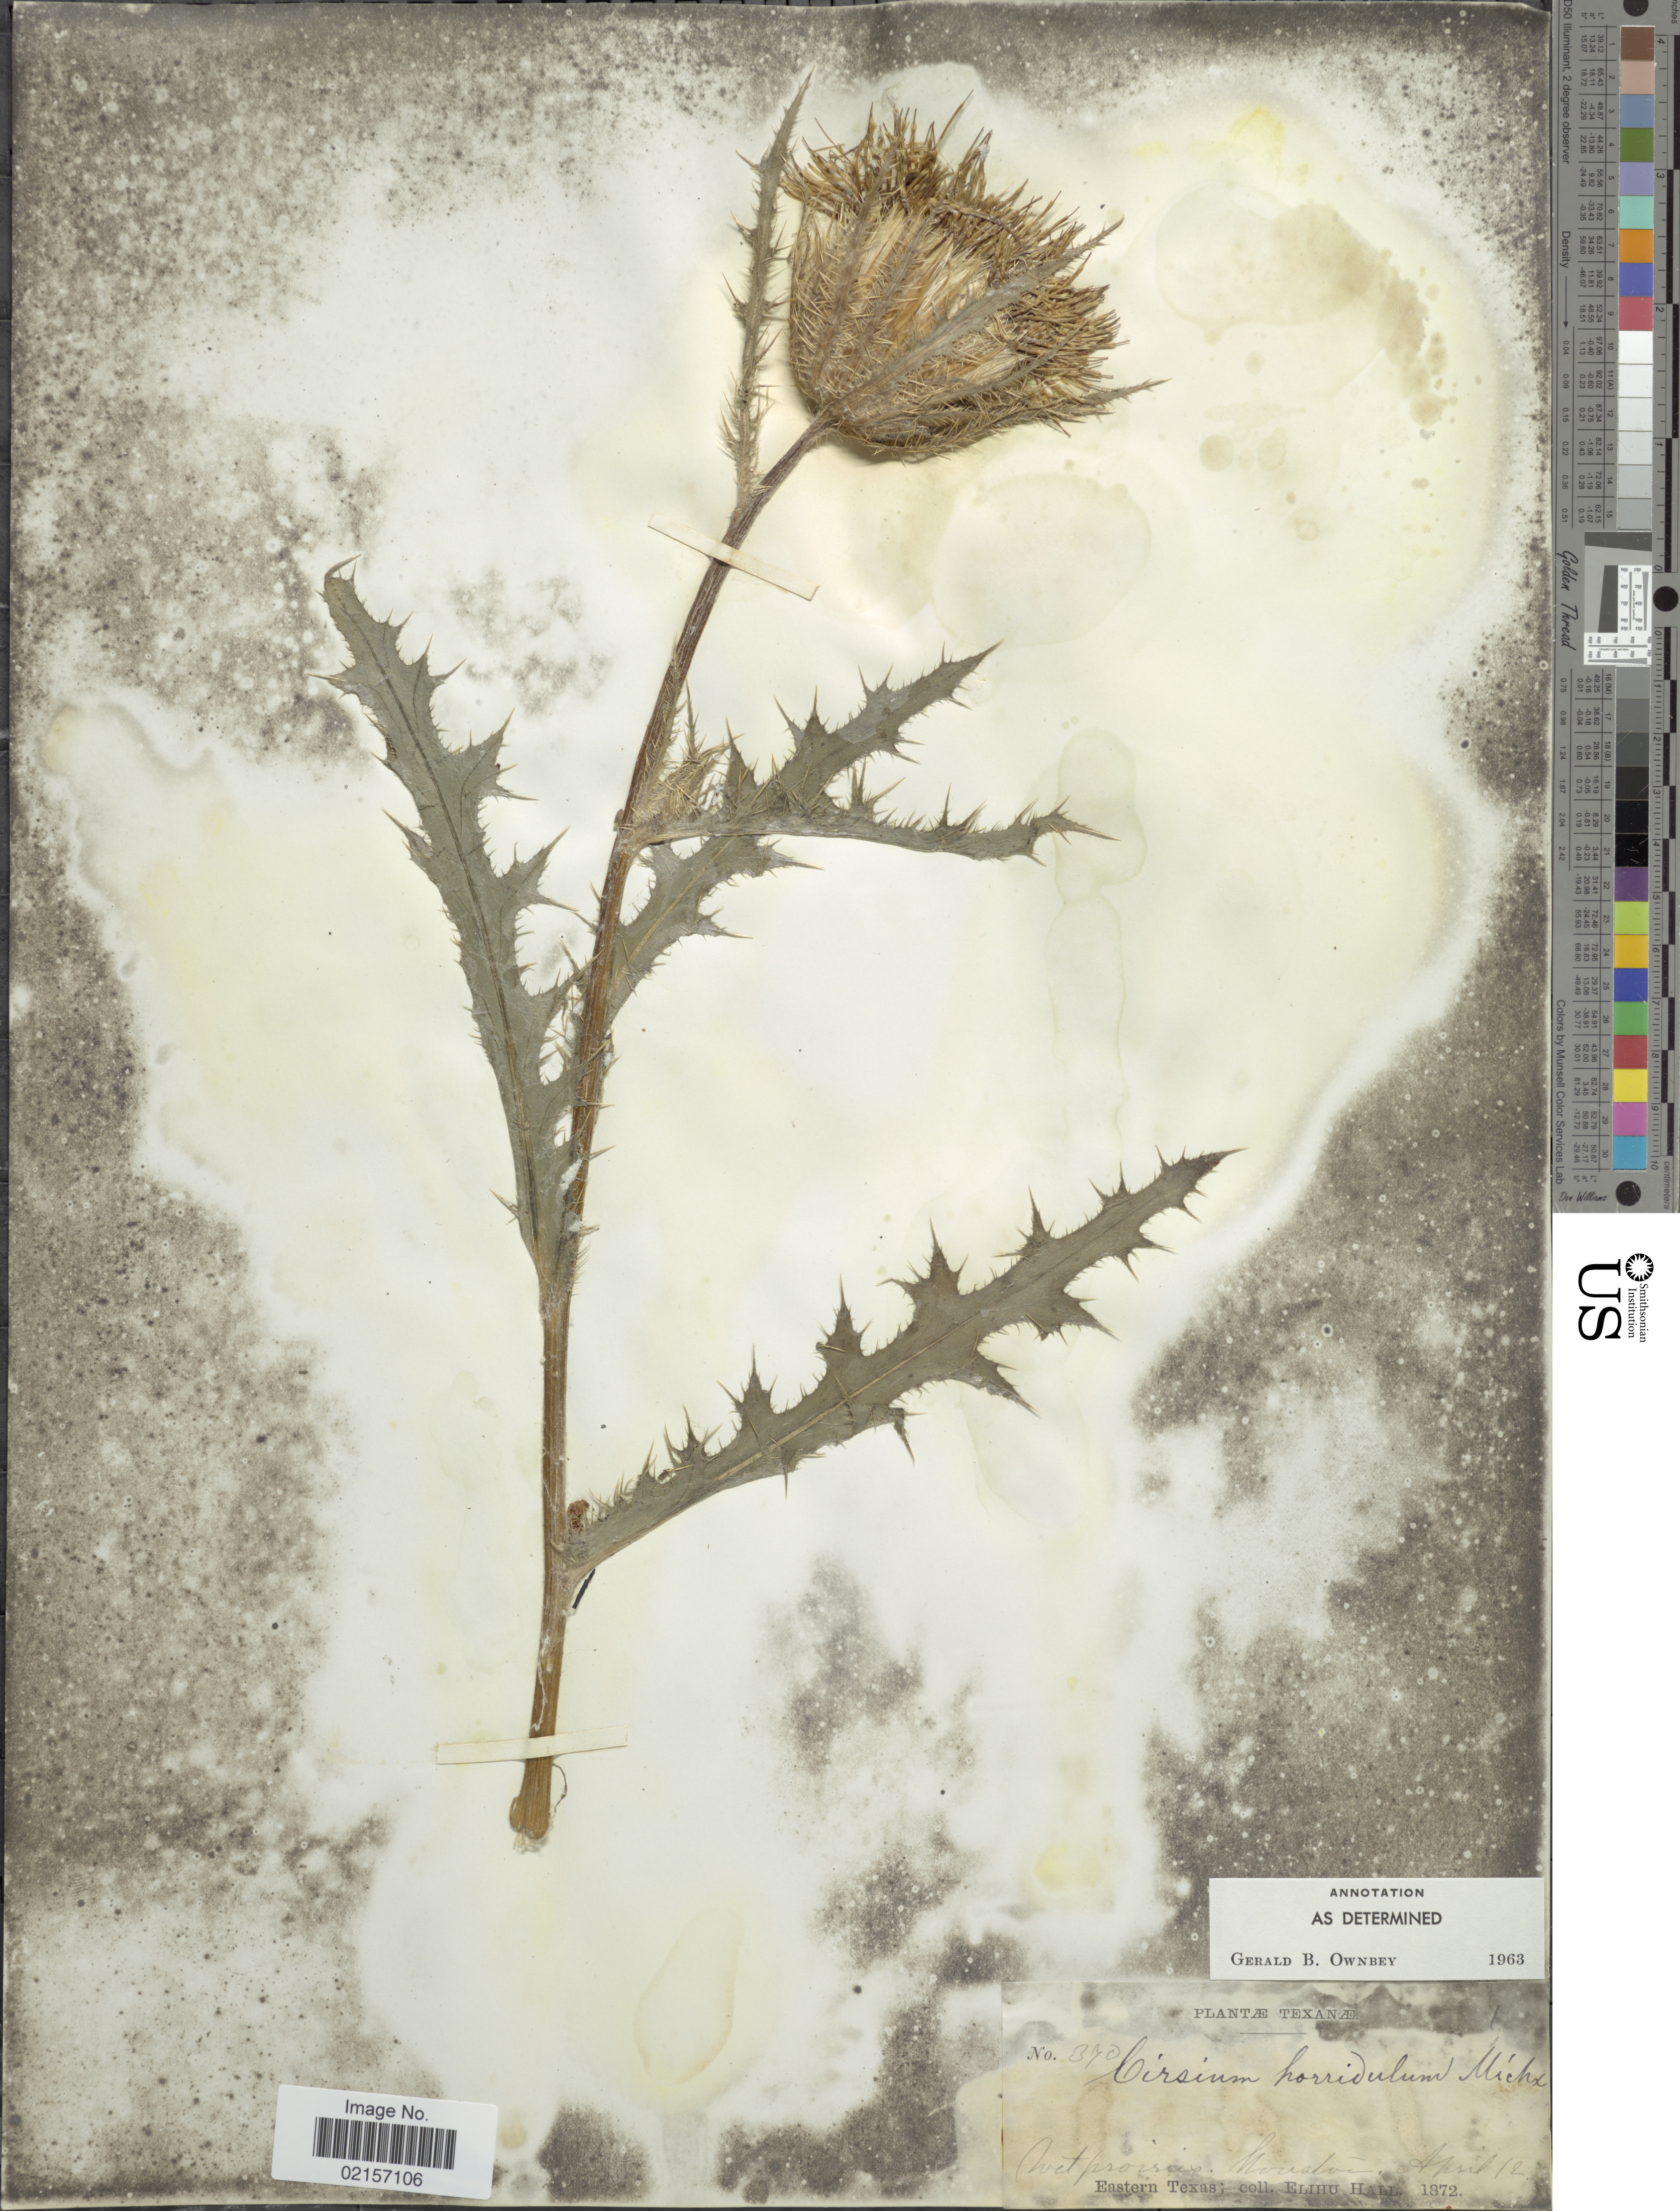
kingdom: Plantae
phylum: Tracheophyta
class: Magnoliopsida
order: Asterales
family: Asteraceae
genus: Cirsium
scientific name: Cirsium horridulum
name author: Michx.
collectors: E. Hall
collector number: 370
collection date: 1872-04-12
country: United States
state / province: Texas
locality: Wet prairies, Mountain, Eastern Texas